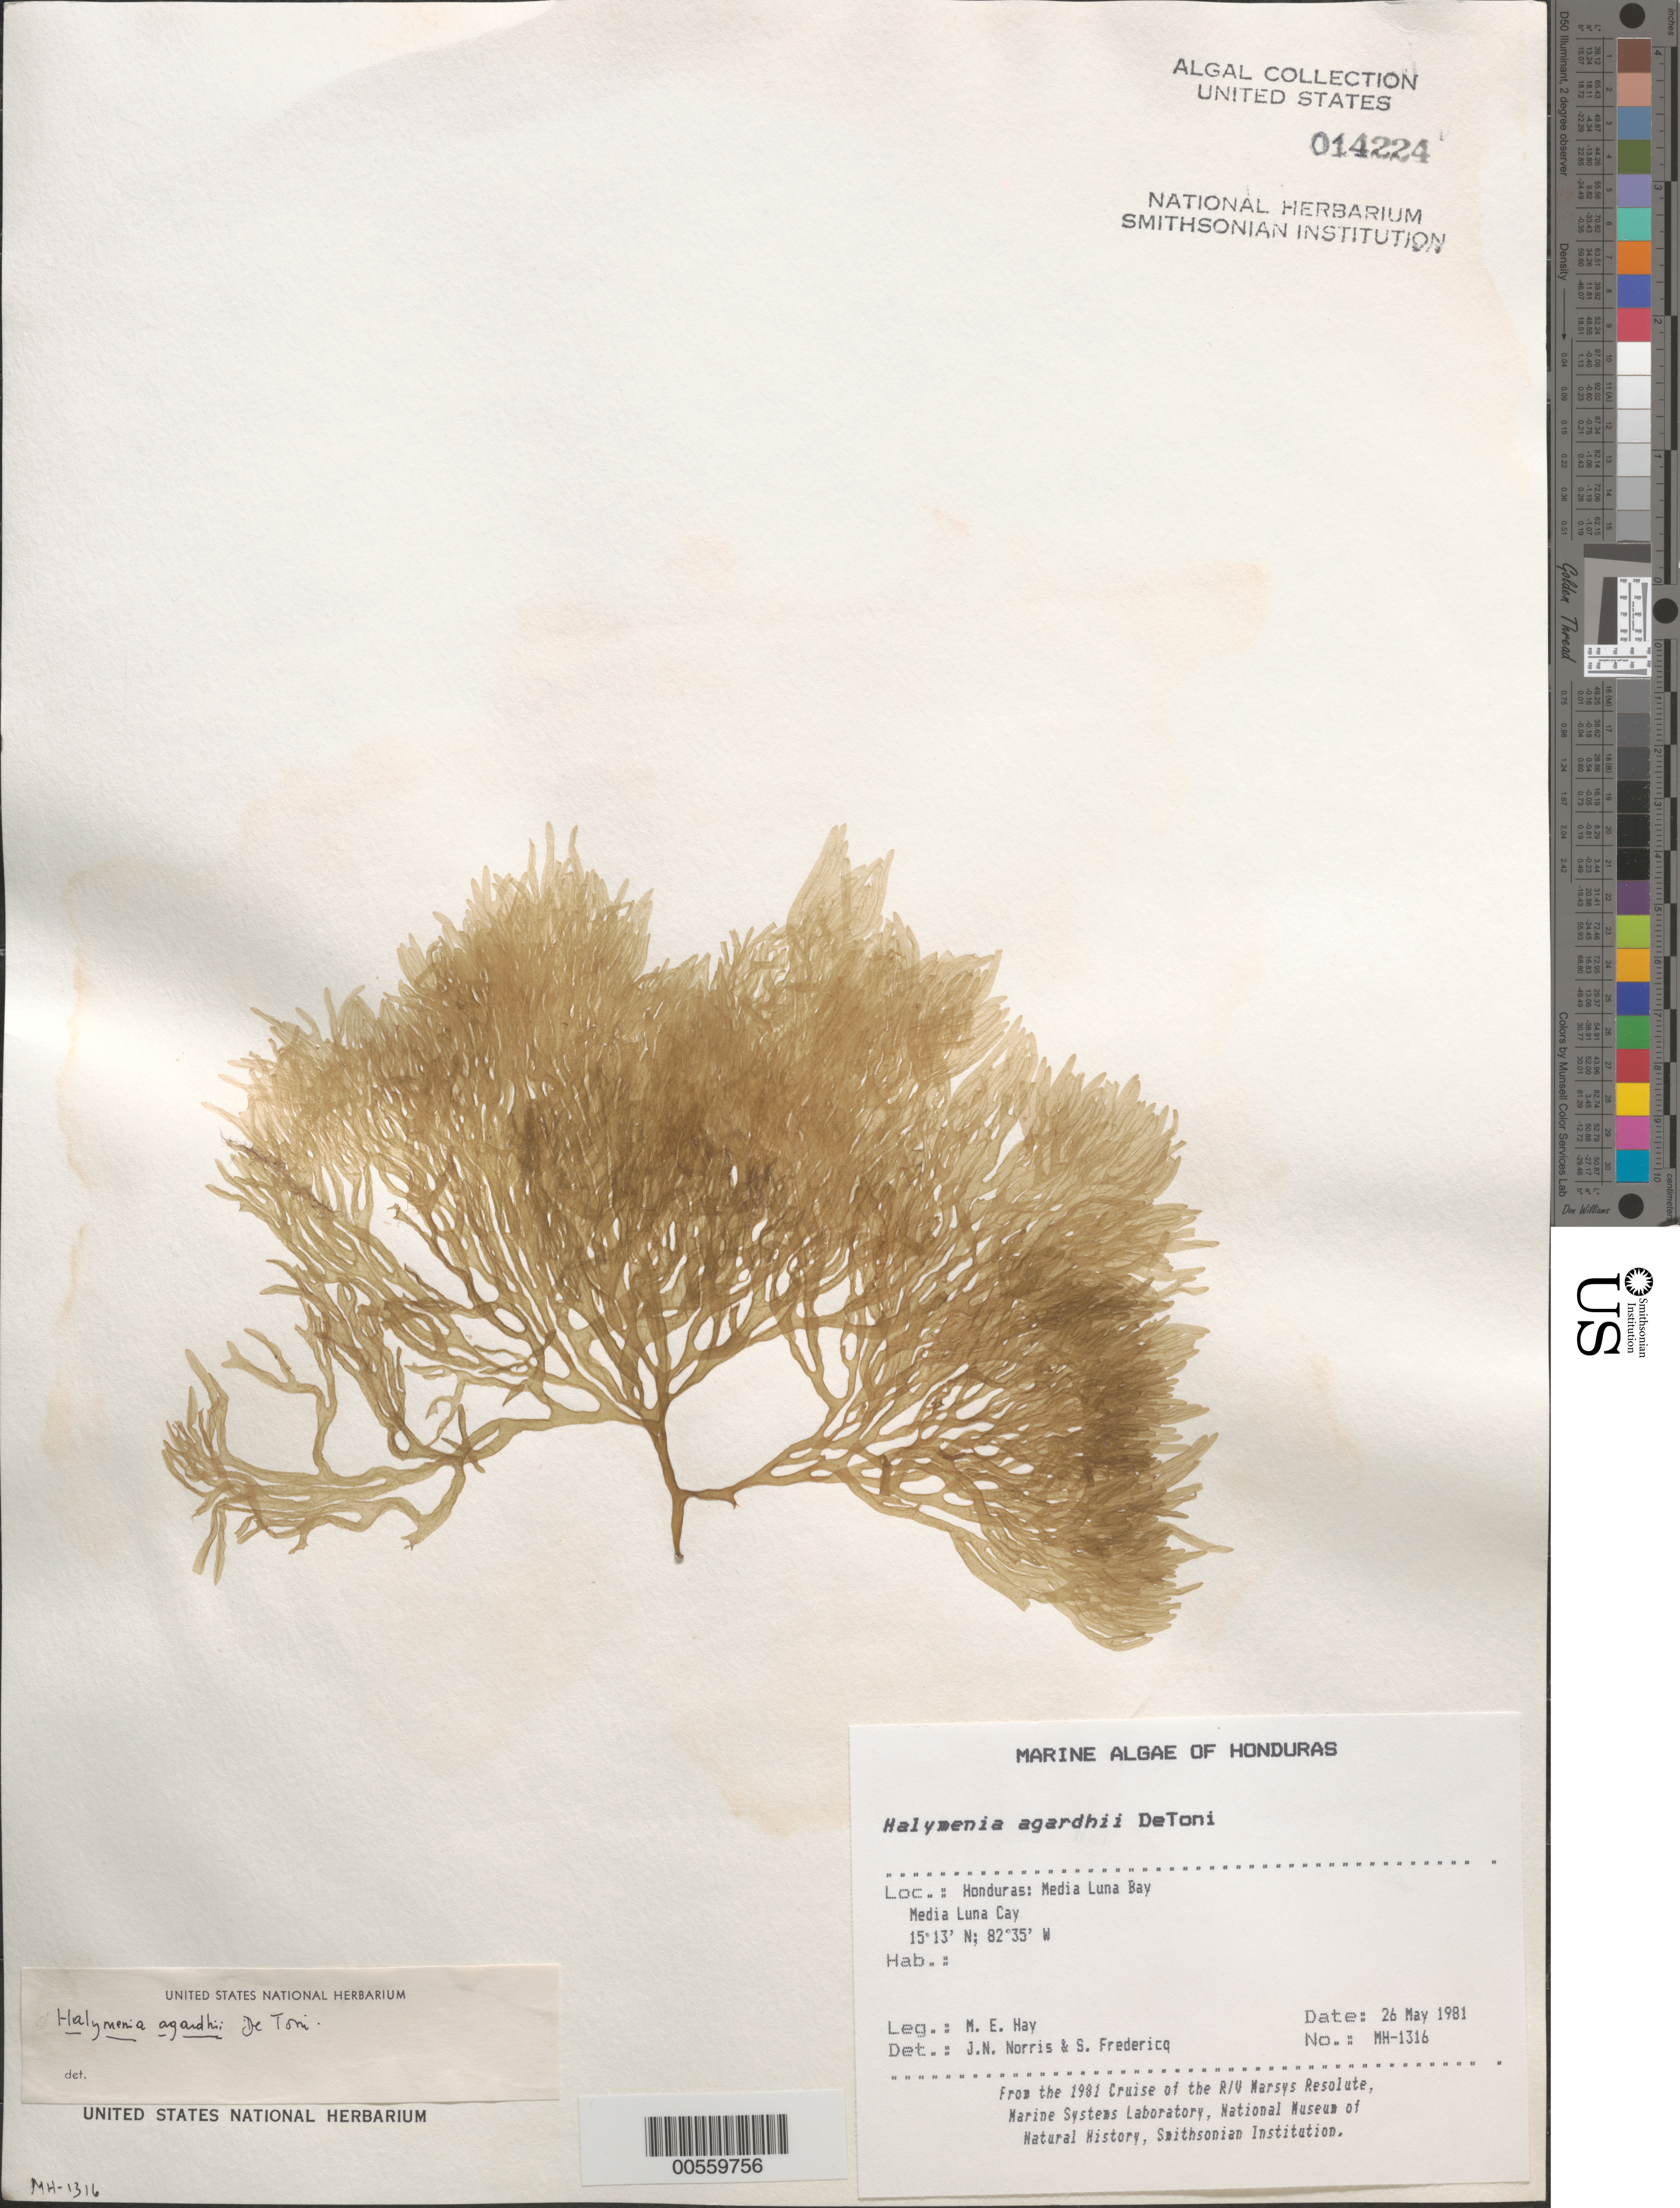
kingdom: Plantae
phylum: Rhodophyta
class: Florideophyceae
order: Sebdeniales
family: Sebdeniaceae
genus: Sebdenia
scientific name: Sebdenia flabellata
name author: (J. Agardh) P.G. Parkinson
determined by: Algae name updating Project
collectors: M. E. Hay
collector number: MEH-1316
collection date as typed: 26 May 1981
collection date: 1981-05-26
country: Honduras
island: Media Luna Cay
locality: Media Luna Bay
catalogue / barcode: US 14224